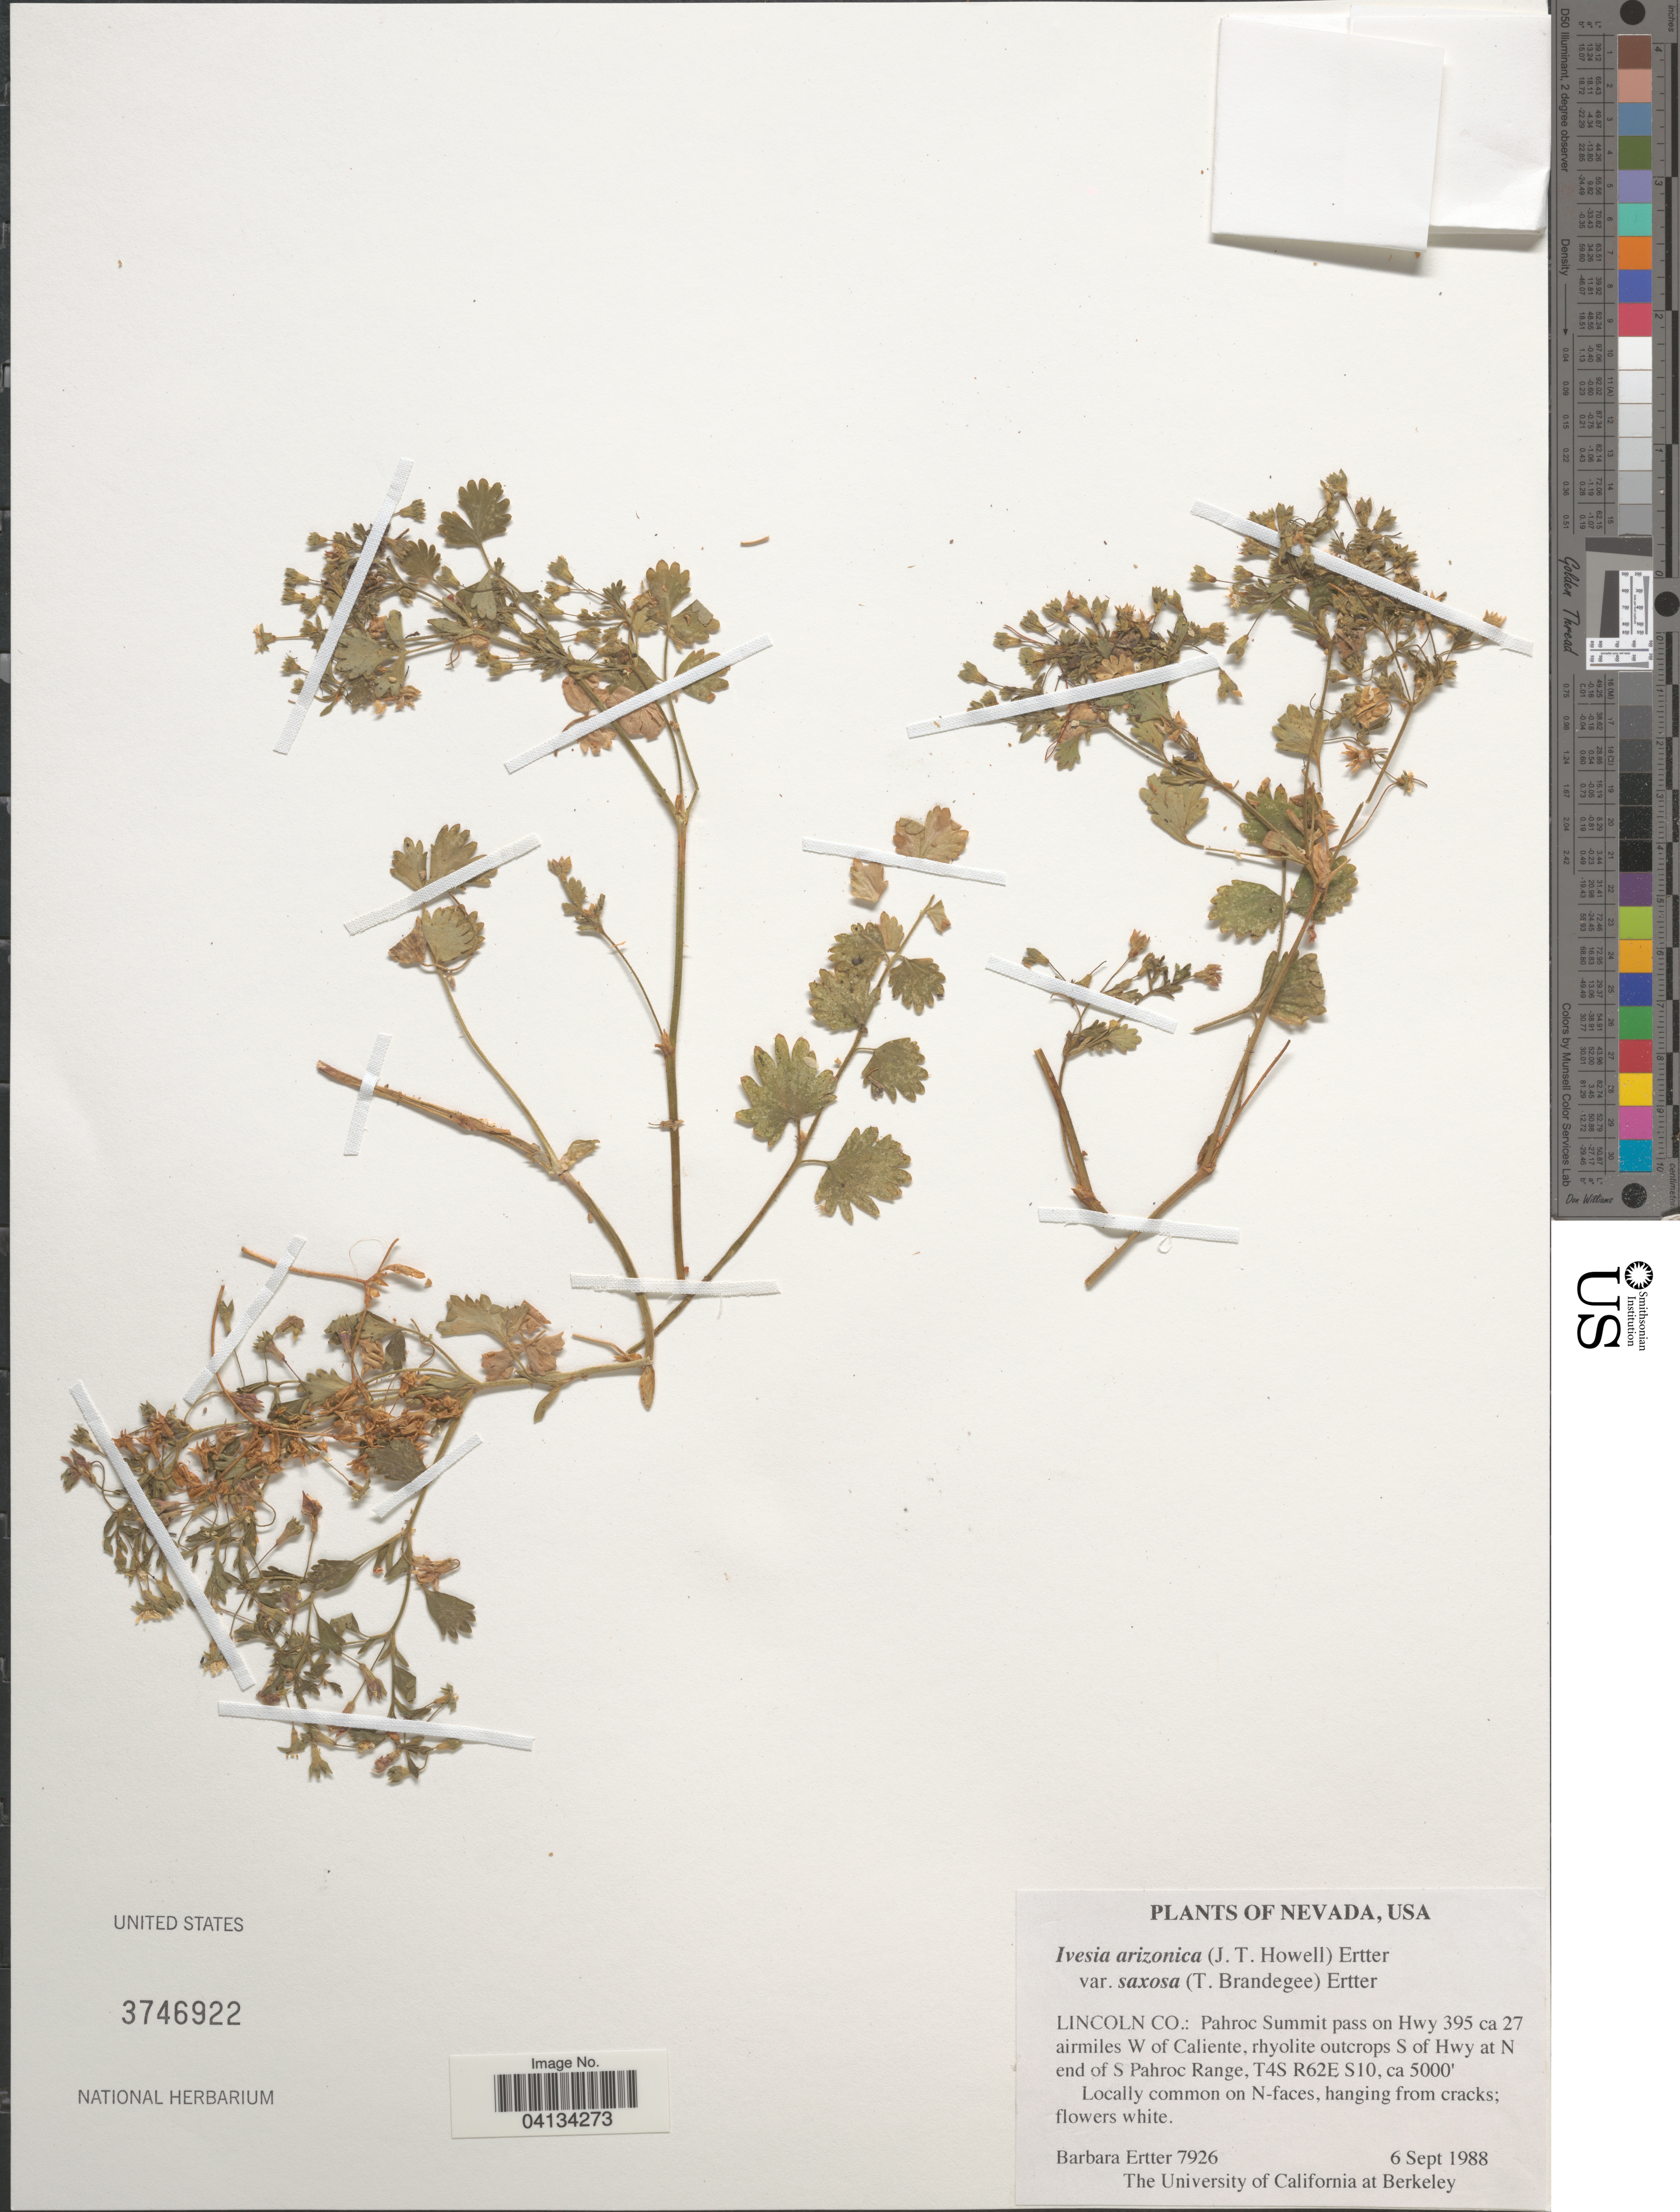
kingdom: Plantae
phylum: Tracheophyta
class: Magnoliopsida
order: Rosales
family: Rosaceae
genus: Potentilla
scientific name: Potentilla osterhoutii var. saxosa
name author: (Brandegee) J.T. Howell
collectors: B. Ertter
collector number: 7926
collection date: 1988-09-06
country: United States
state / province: Nevada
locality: Lincoln Co.: Pahroc Summit pass on Hwy 395 ca 27 airmiles W of Caliente, rhyolite outcrops S of Hwy at N end of S Pahroc Range, T4S R62E S10. Locally common on N-faces, hanging rocks from cracks.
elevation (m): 1524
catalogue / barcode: US 3746922